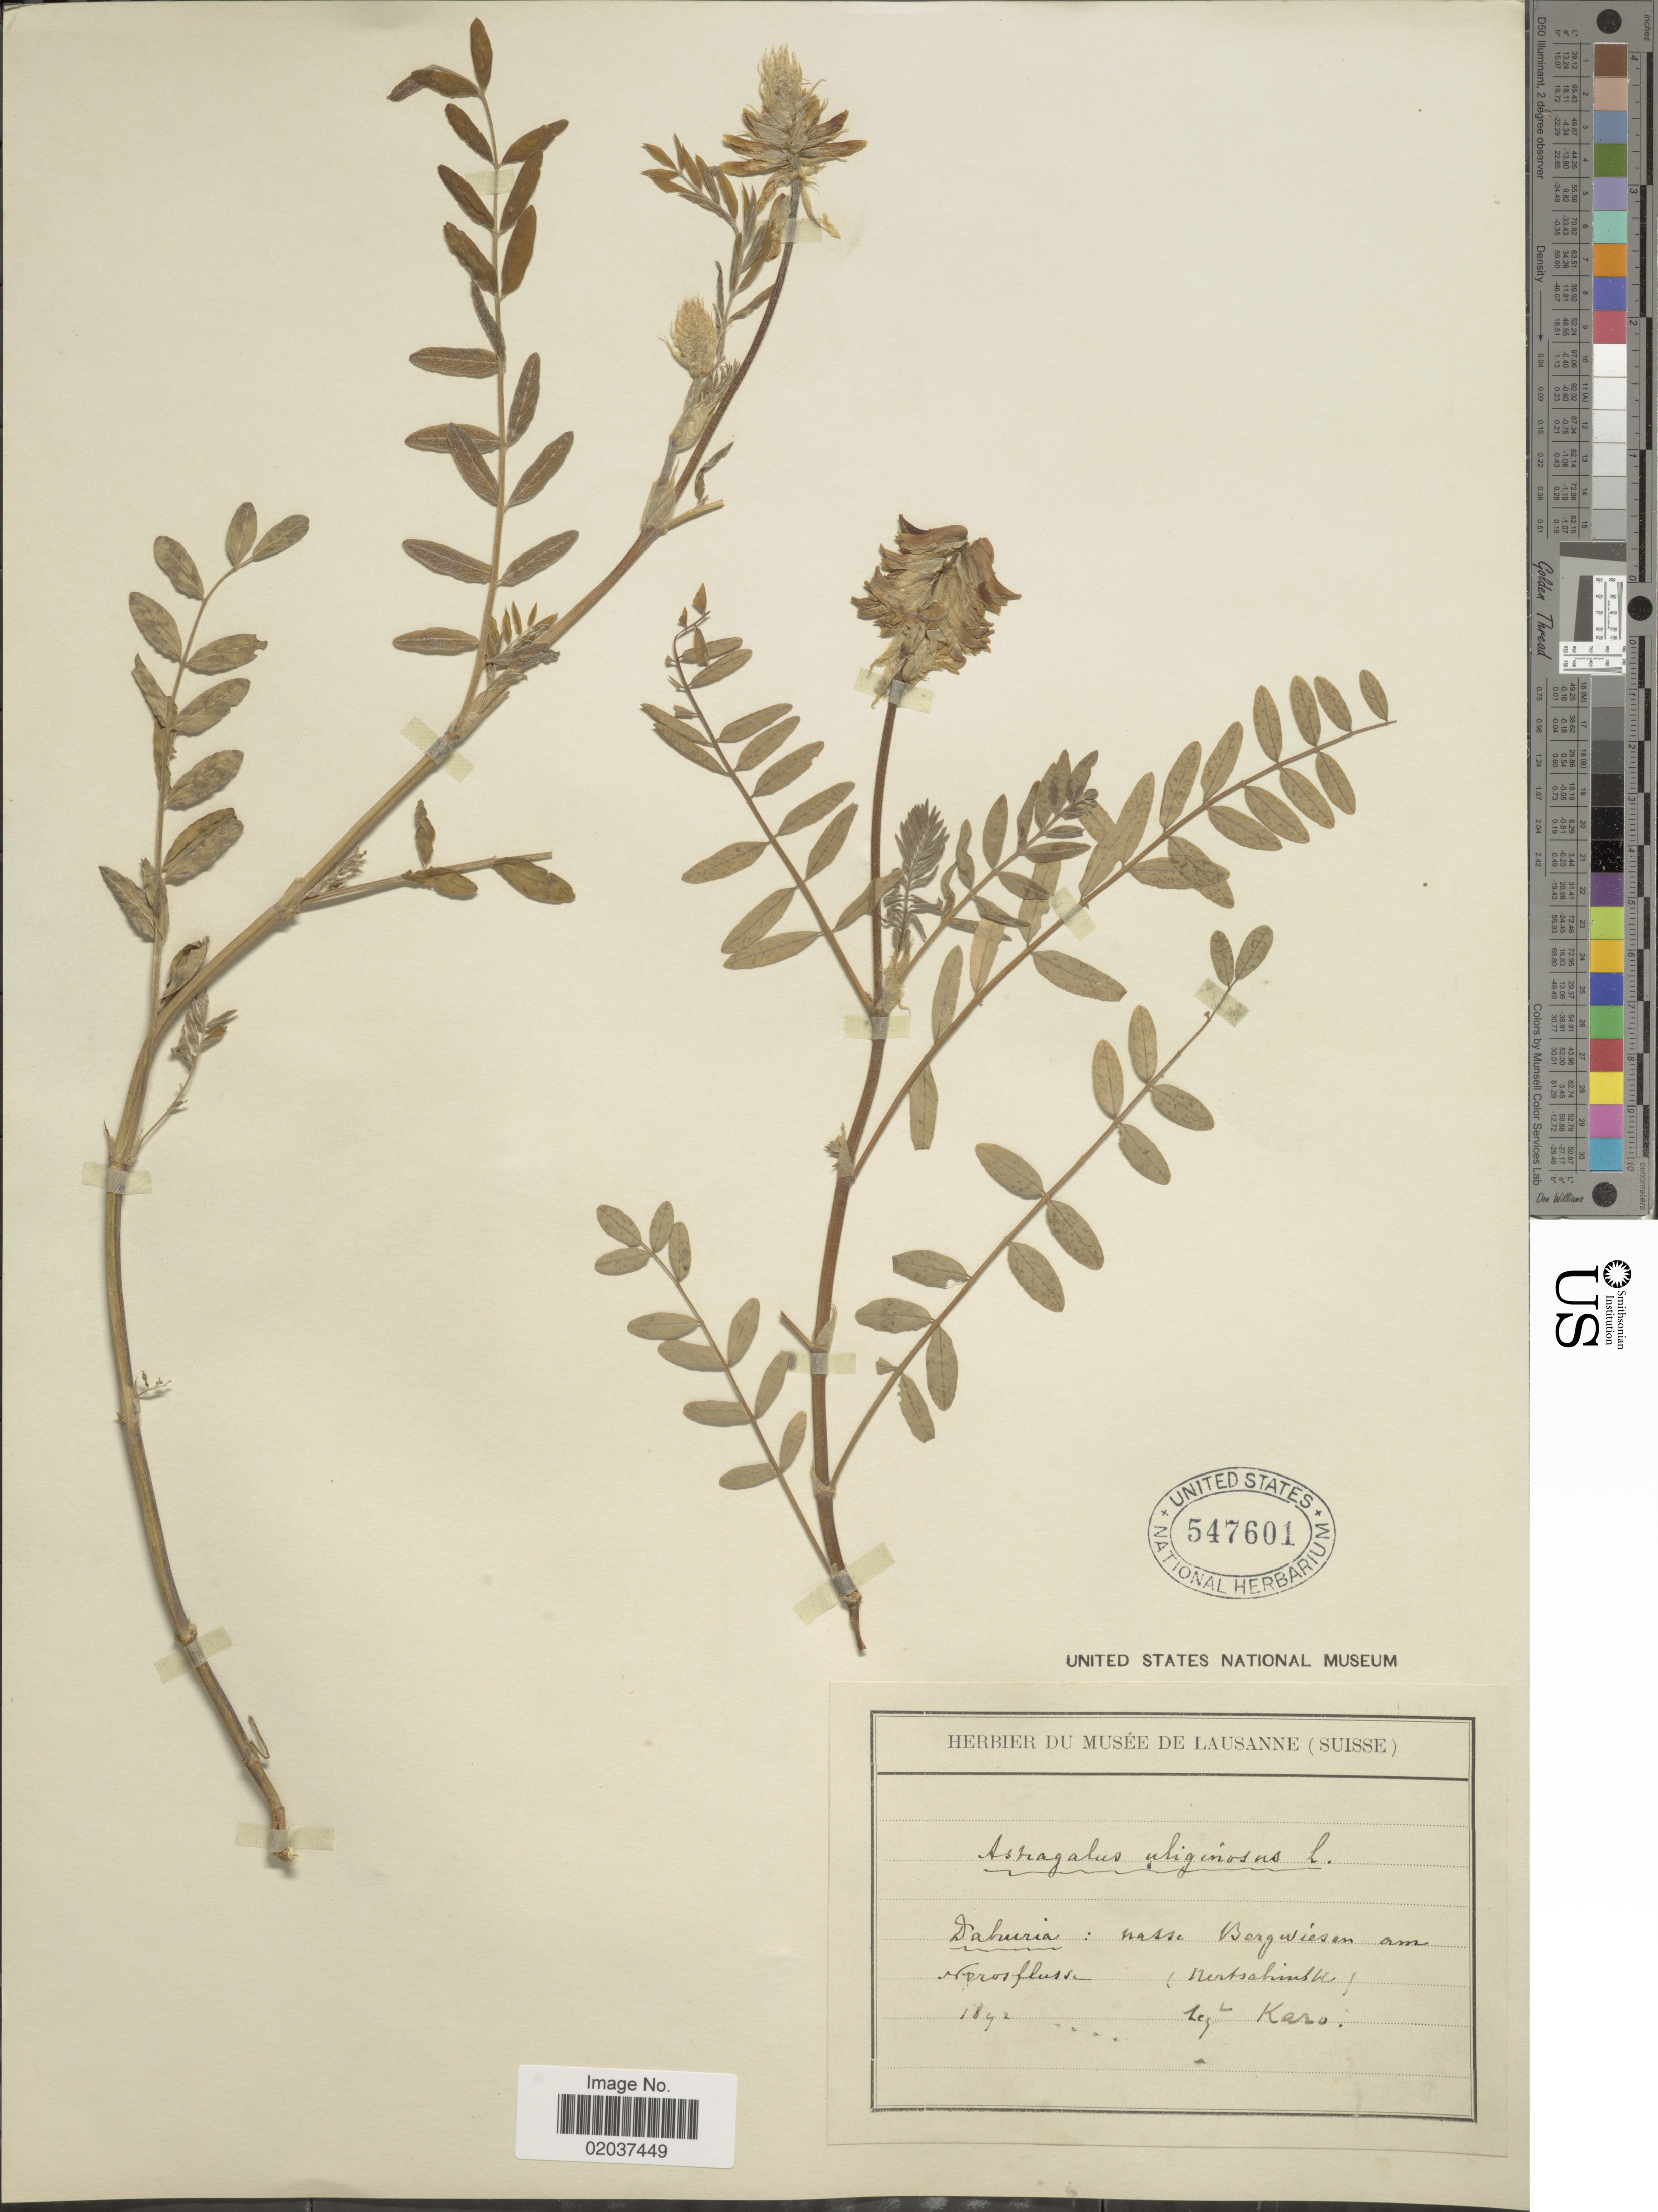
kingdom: Plantae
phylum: Tracheophyta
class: Magnoliopsida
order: Fabales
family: Fabaceae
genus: Astragalus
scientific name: Astragalus uliginosus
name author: L.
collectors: Karo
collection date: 1892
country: Russian Federation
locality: Dahuria: nasse Bergwiesen am Nerosflussen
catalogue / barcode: US 547601